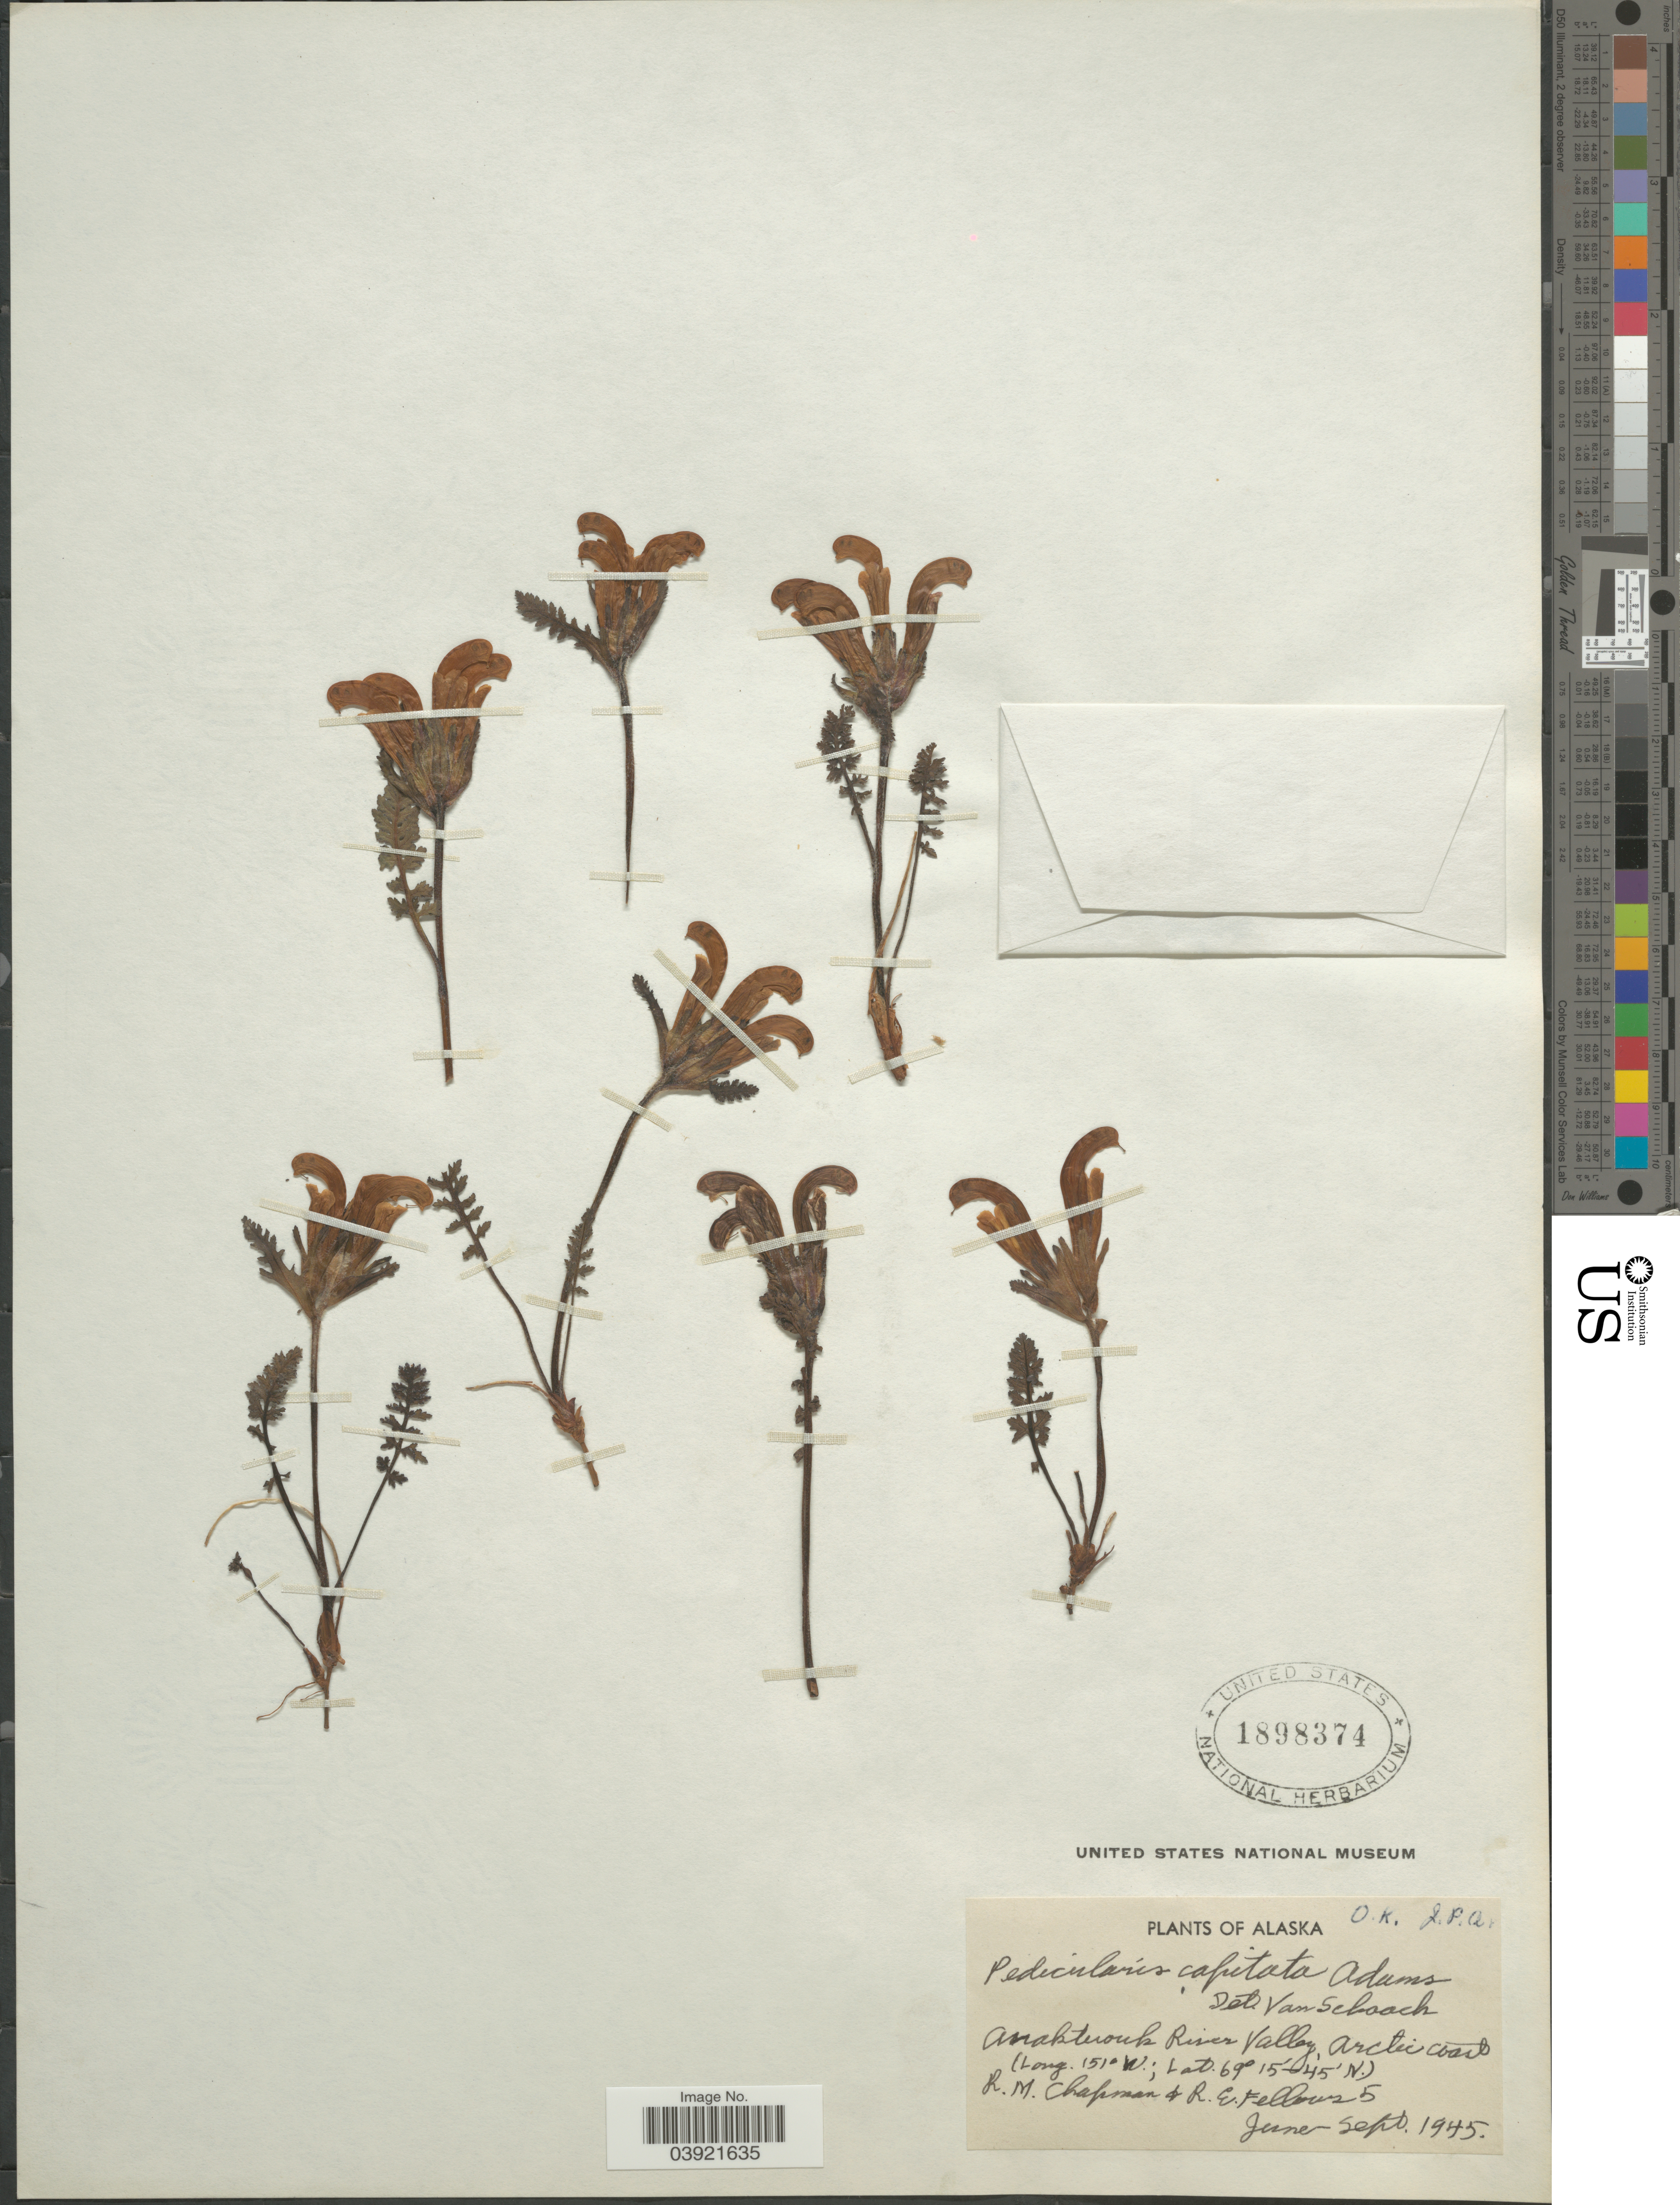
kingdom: Plantae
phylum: Tracheophyta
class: Magnoliopsida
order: Lamiales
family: Orobanchaceae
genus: Pedicularis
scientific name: Pedicularis capitata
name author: Adams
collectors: R. M. Chapman & R. Fellows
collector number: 5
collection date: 1945-06/1945-09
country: United States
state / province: Alaska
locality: Anaktuvuk River Valley, Arctic coast.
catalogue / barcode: US 1898374